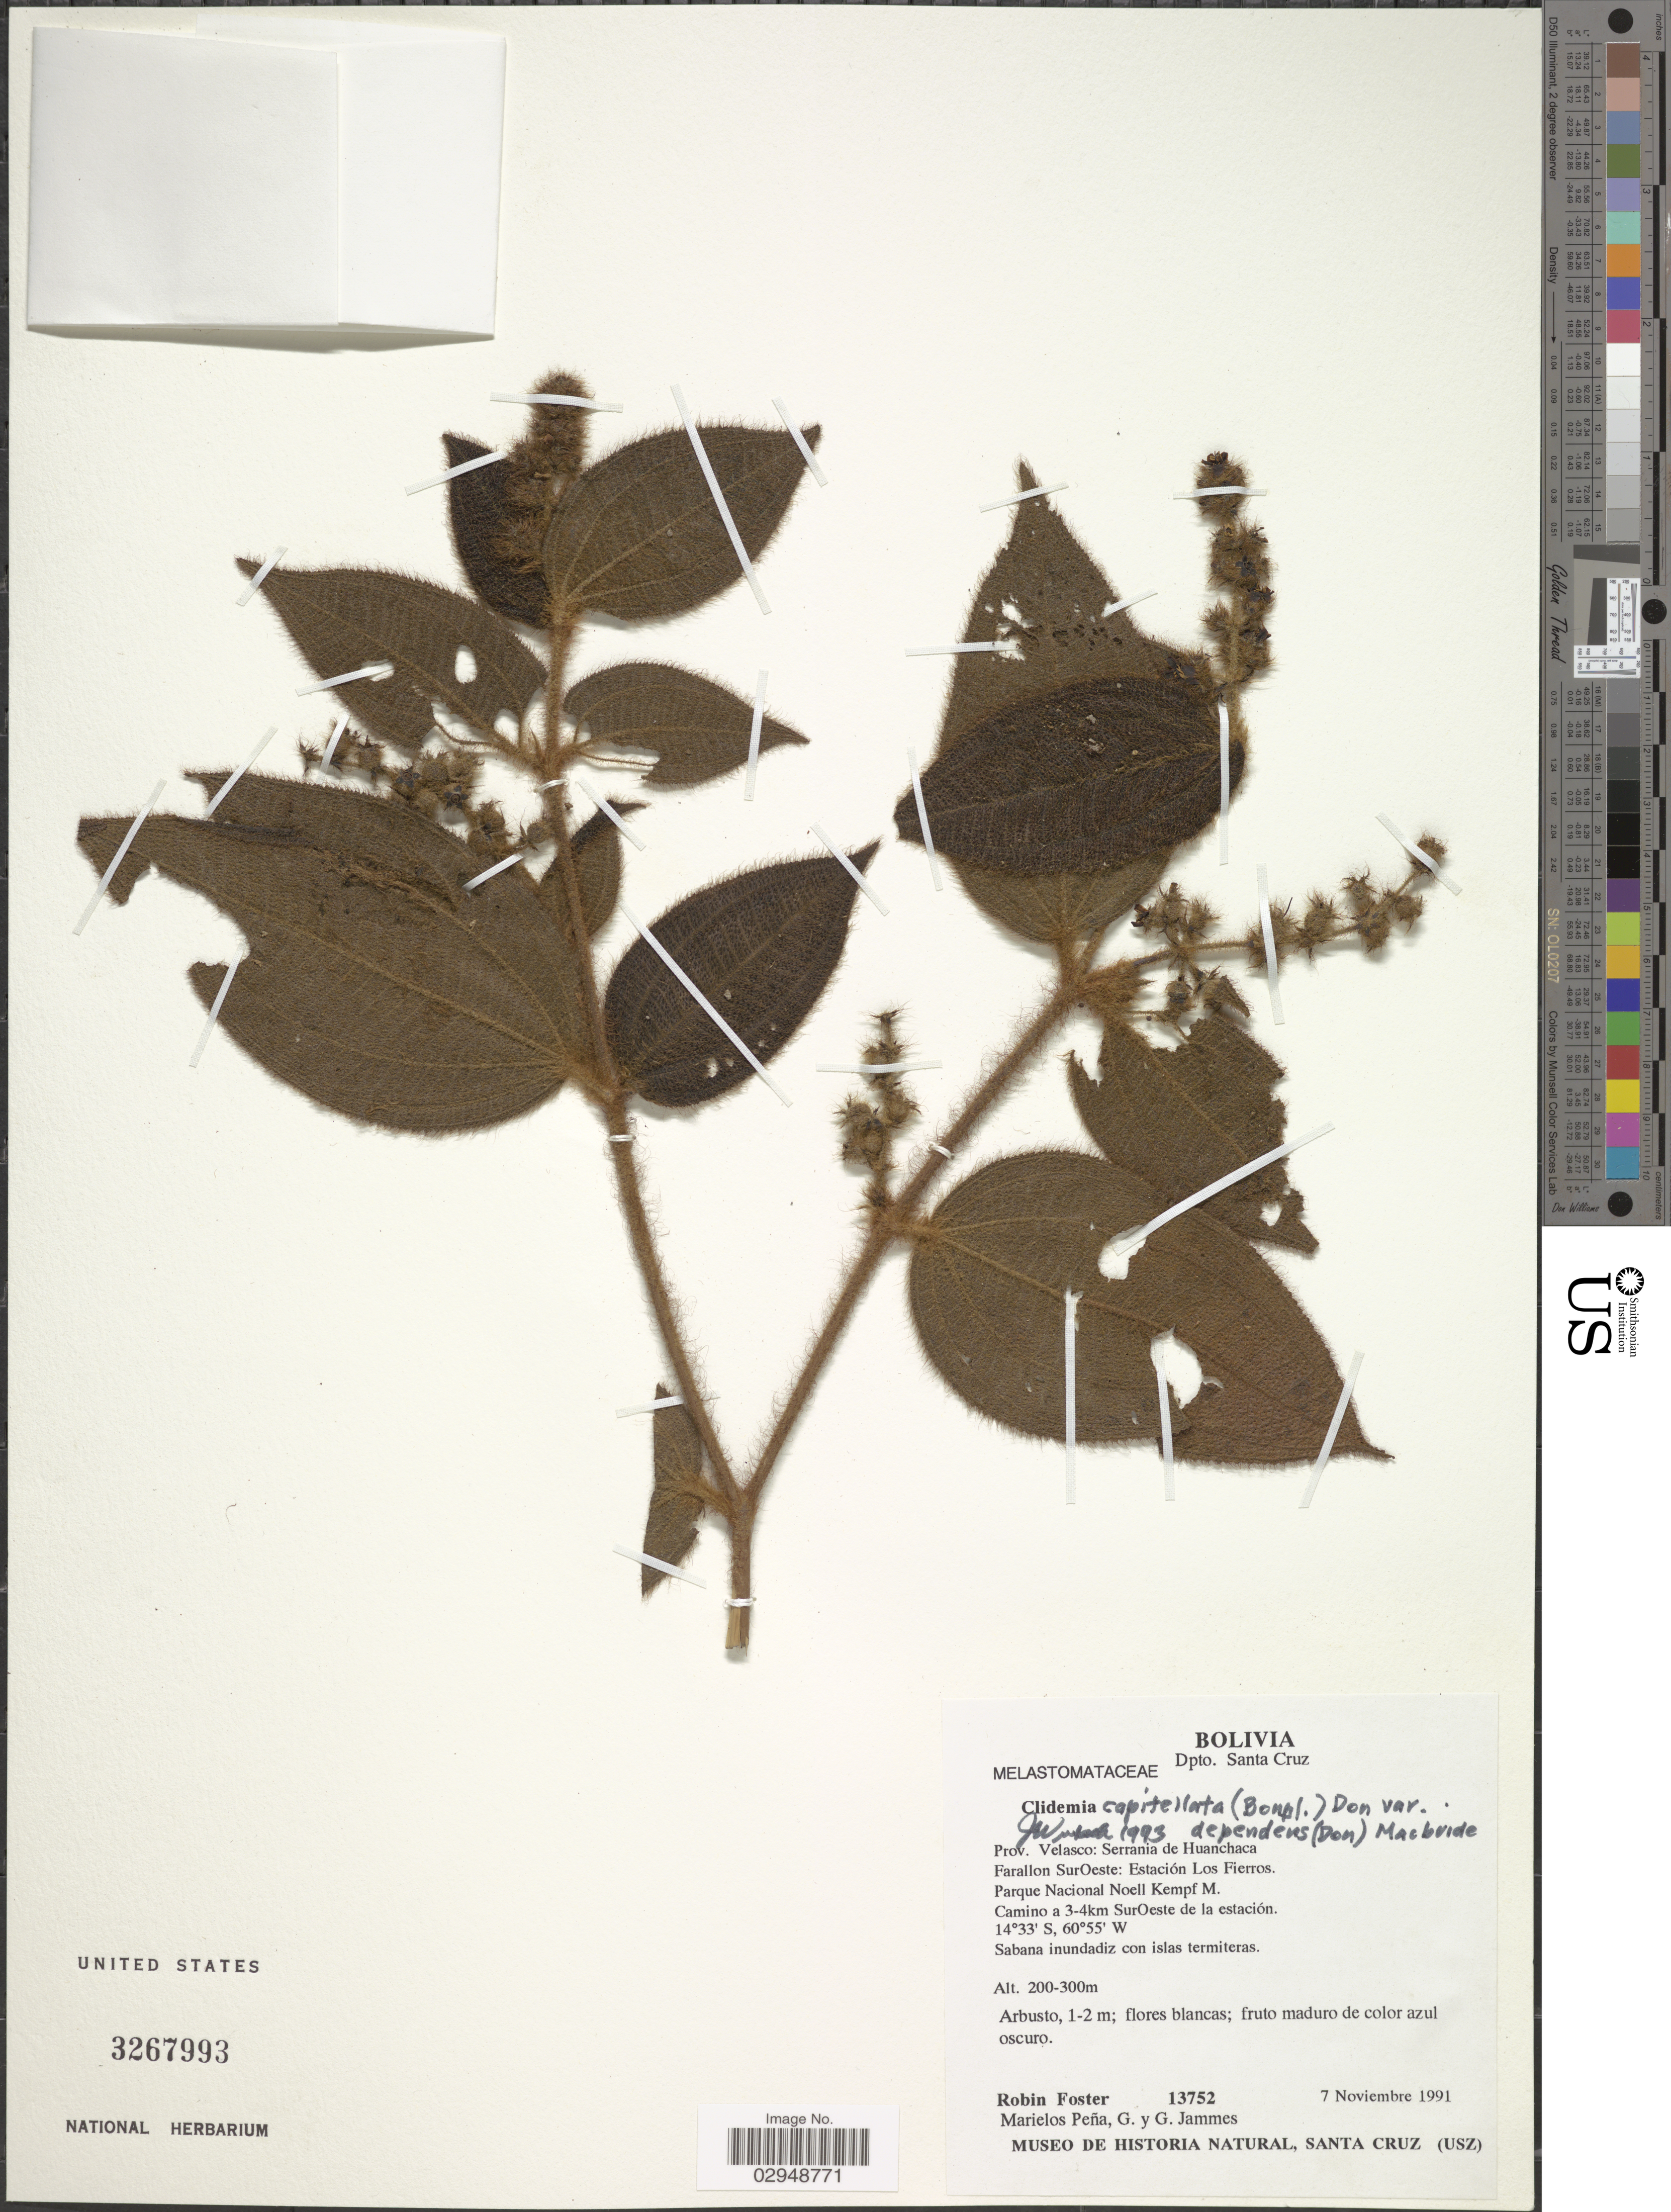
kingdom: Plantae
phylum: Tracheophyta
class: Magnoliopsida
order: Myrtales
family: Melastomataceae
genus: Clidemia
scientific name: Clidemia capitellata var. dependens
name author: (Pav. & D. Don) J.F. Macbr.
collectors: R. B. Foster, M. Peña, G. Jammes & G. Jammes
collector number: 13752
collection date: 1991-11-07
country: Bolivia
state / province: Santa Cruz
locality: Dpto. Santa Cruz. Prov. Velasco: Serrania de Huanchaca. Farallon SurOeste: Estación Los Fierros. Parque Nacional Noell Kempf M. Camino a 3-4km SurOeste de la estación.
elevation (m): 200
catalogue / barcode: US 3267993